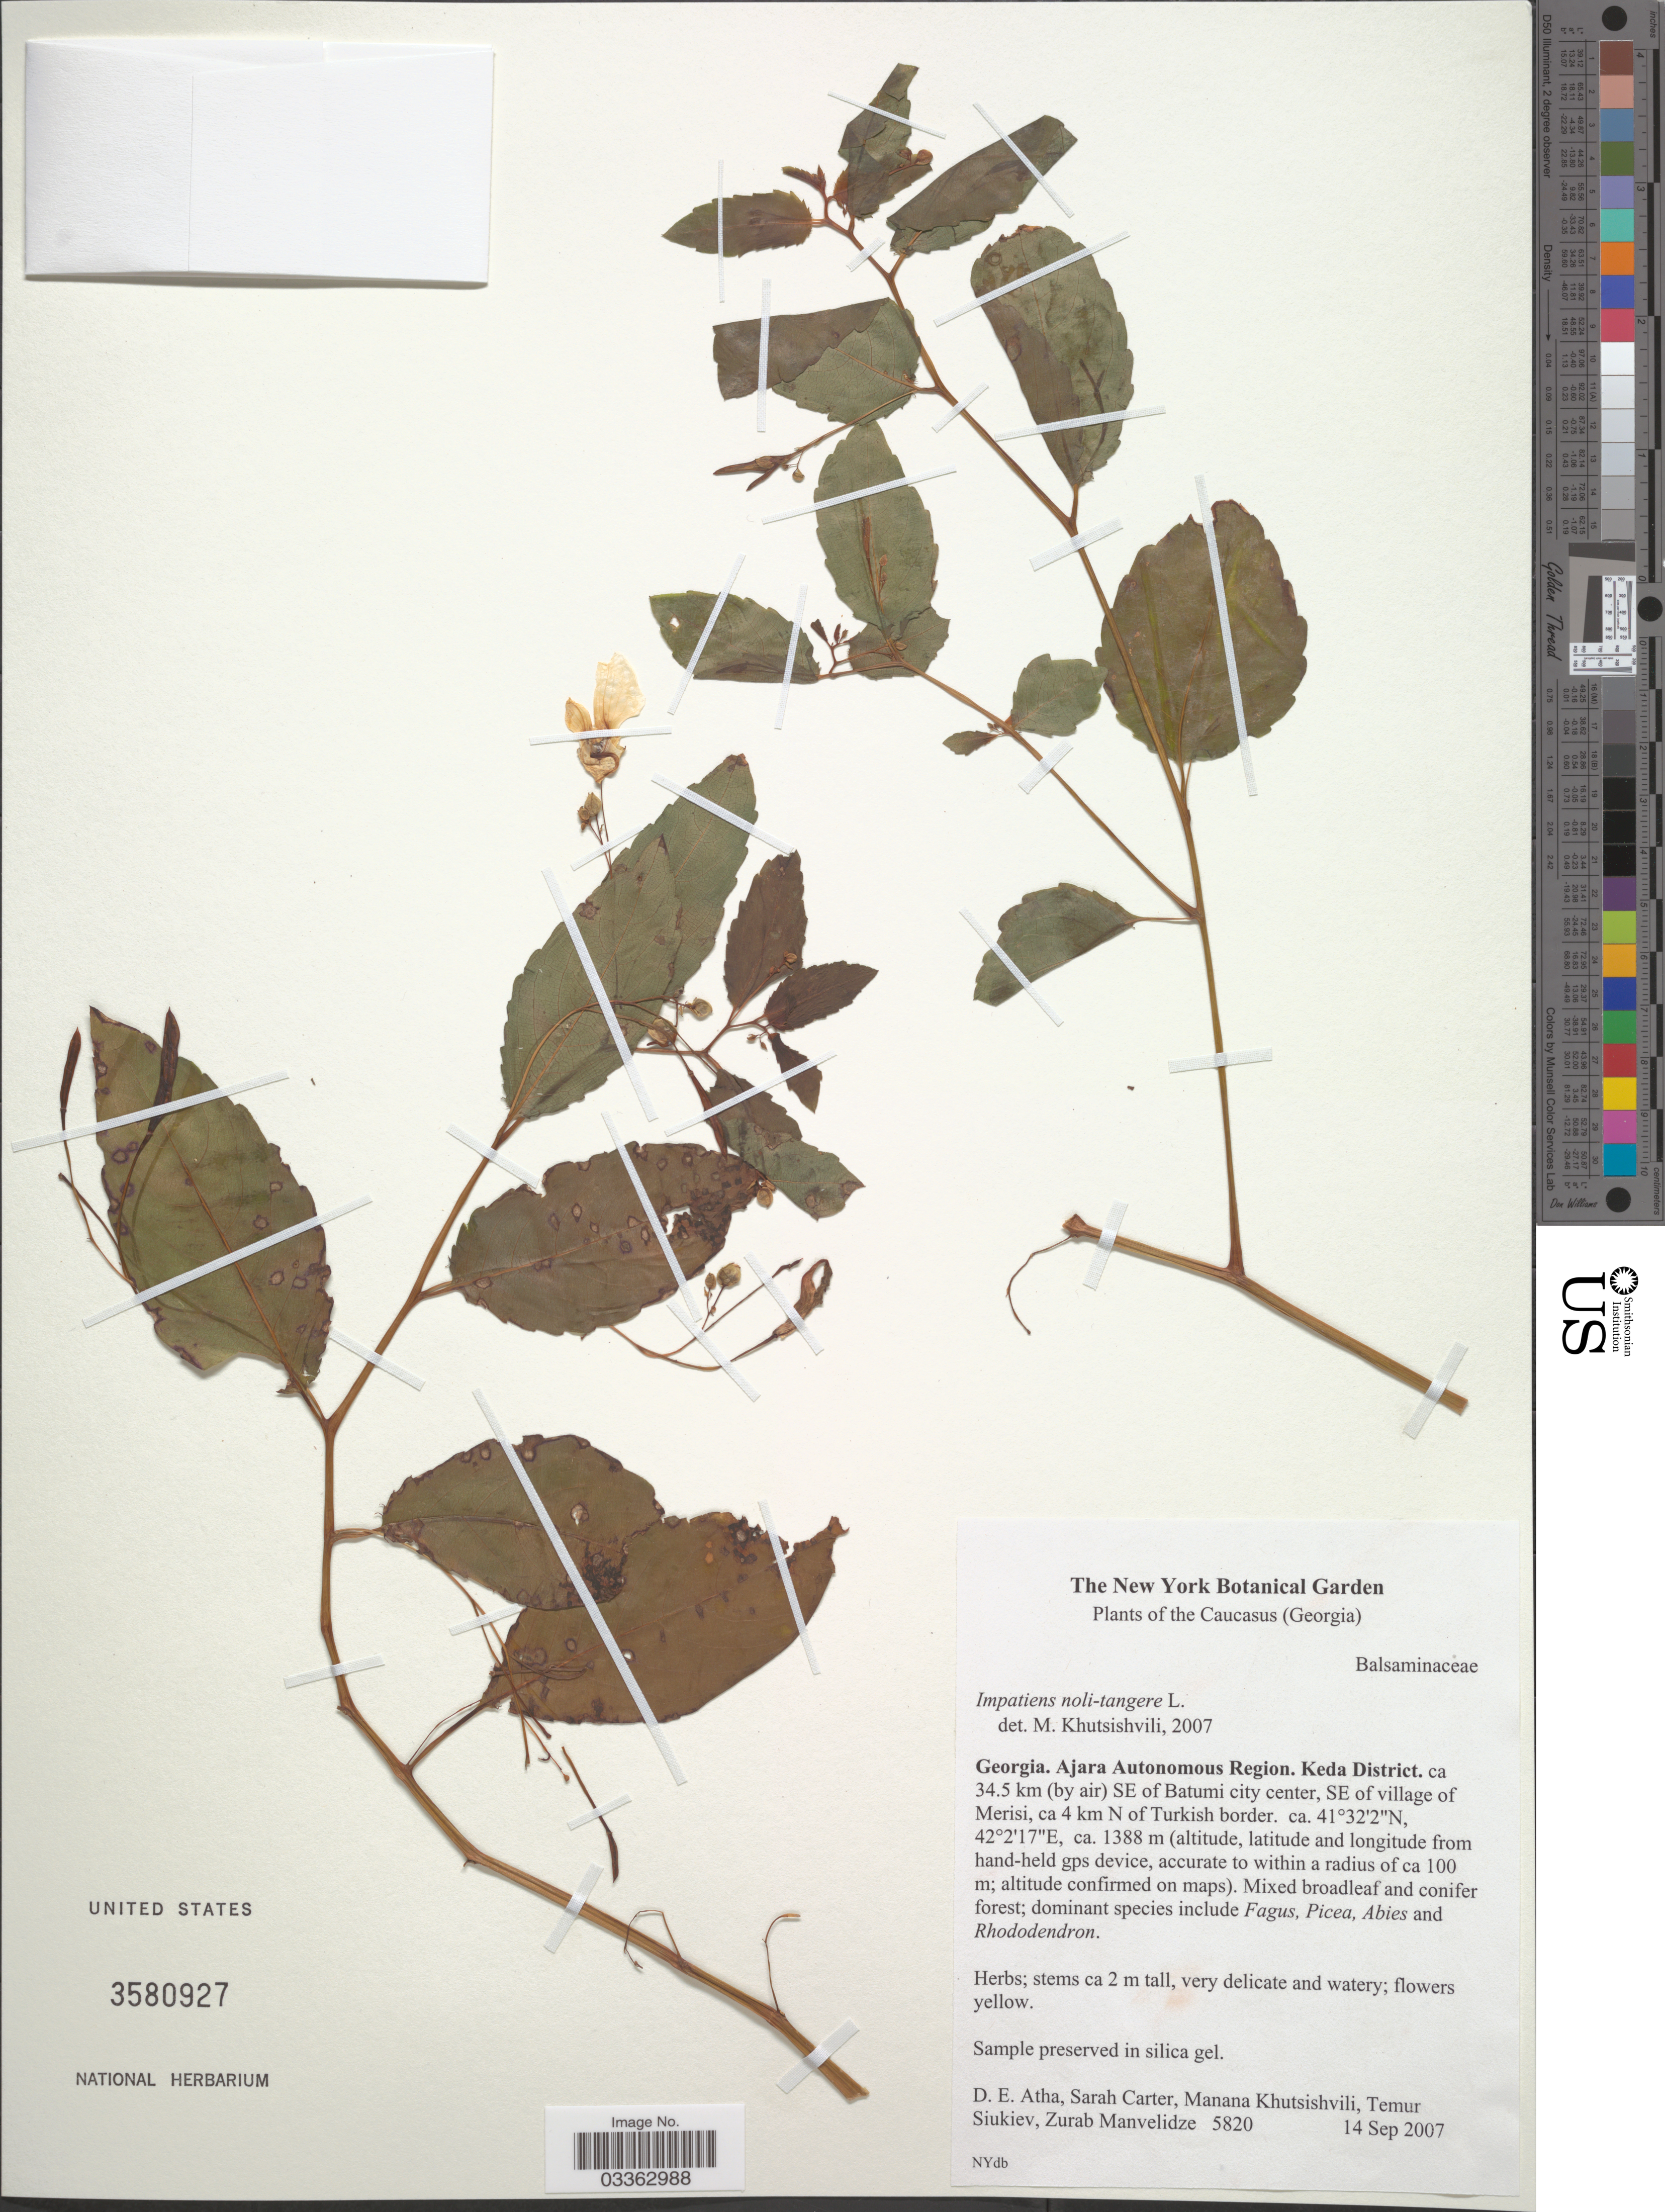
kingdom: Plantae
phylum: Tracheophyta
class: Magnoliopsida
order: Ericales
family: Balsaminaceae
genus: Impatiens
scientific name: Impatiens noli-tangere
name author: L.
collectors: D. Atha, S. Carter, M. Khutsishvili, T. Siukiev & Z. Manvelidze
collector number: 5820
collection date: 2007-09-14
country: Georgia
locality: Caucasus, Ajara Autonomous Region. Keda District. ca. 34.5 km (by air) SE of Batumi city center, SE of village of Merisi, ca 4 km N of Turkish border.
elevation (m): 1388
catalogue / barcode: US 3580927